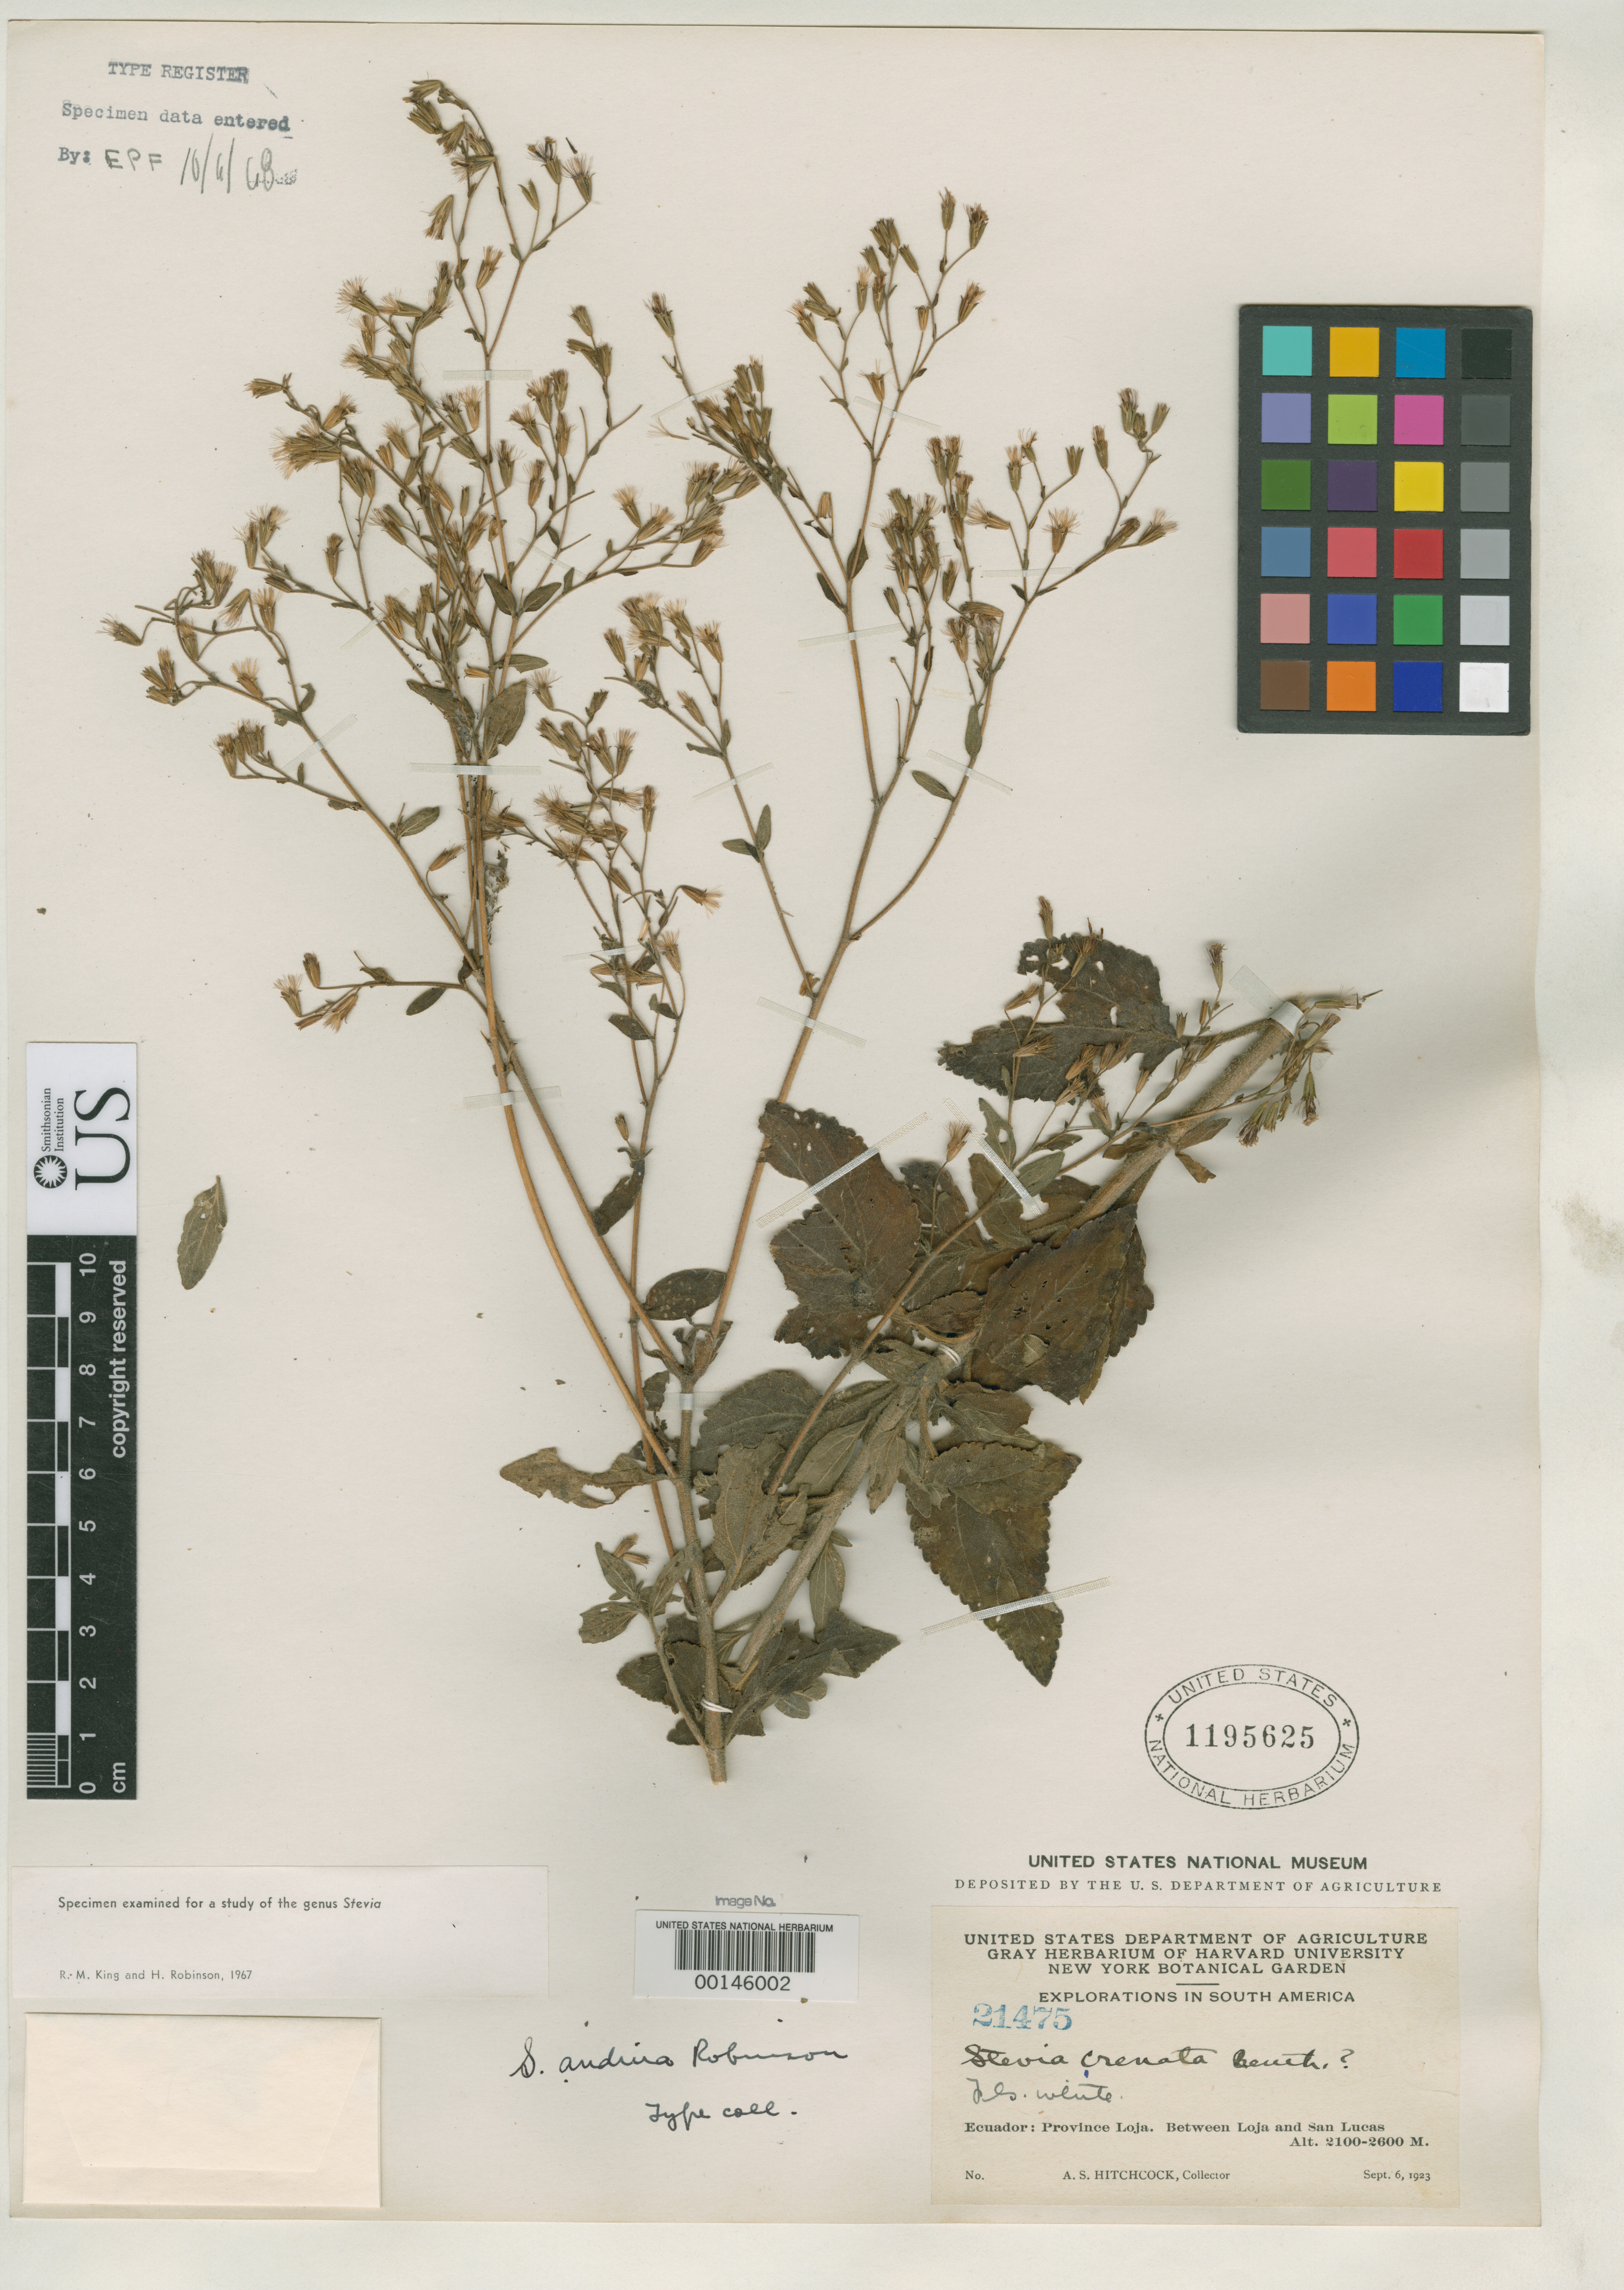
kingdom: Plantae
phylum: Tracheophyta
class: Magnoliopsida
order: Asterales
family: Asteraceae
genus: Stevia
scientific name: Stevia andina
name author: B.L. Rob.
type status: Isotype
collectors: A. S. Hitchcock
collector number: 21475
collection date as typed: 06 Sep 1923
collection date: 1923-09-06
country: Ecuador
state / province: Loja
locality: Between Loja and San Lucas.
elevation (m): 2100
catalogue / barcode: US 1195625